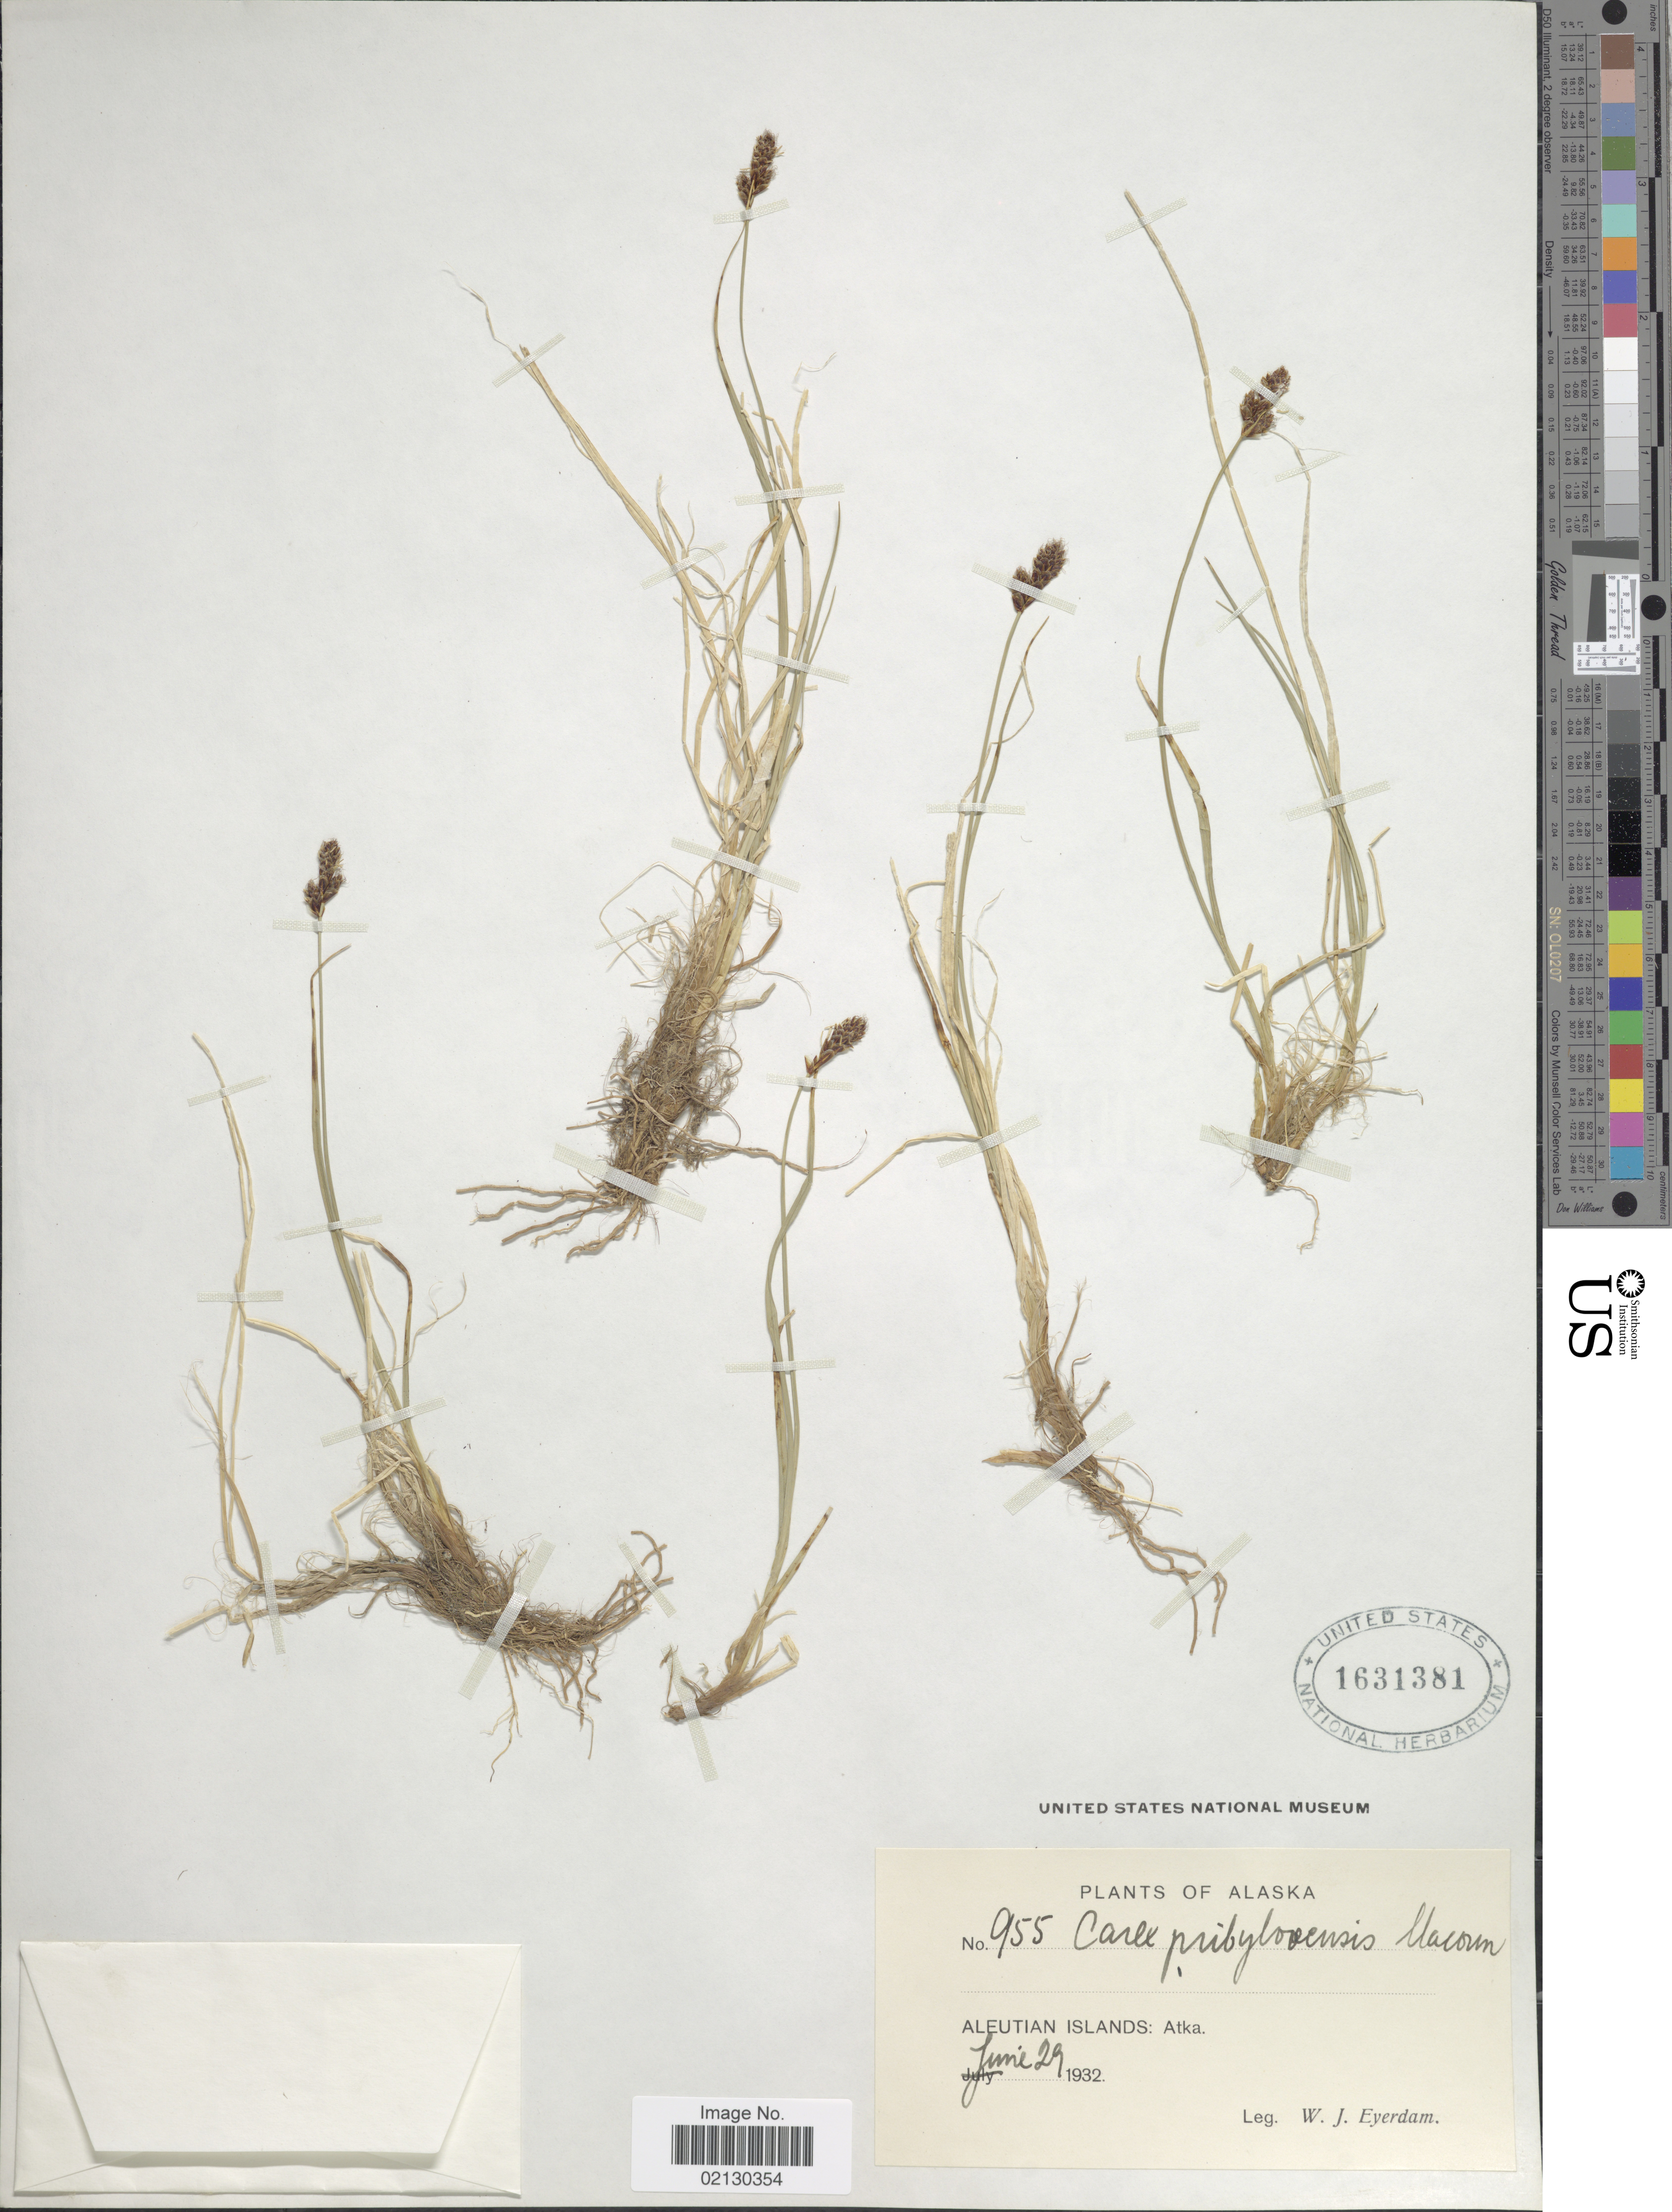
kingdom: Plantae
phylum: Tracheophyta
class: Liliopsida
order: Poales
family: Cyperaceae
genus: Carex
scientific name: Carex pribylovensis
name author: Macoun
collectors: W. J. Eyerdam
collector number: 955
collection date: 1932-06-29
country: United States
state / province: Alaska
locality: Aleutian Islands: Atka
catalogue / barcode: US 1631381